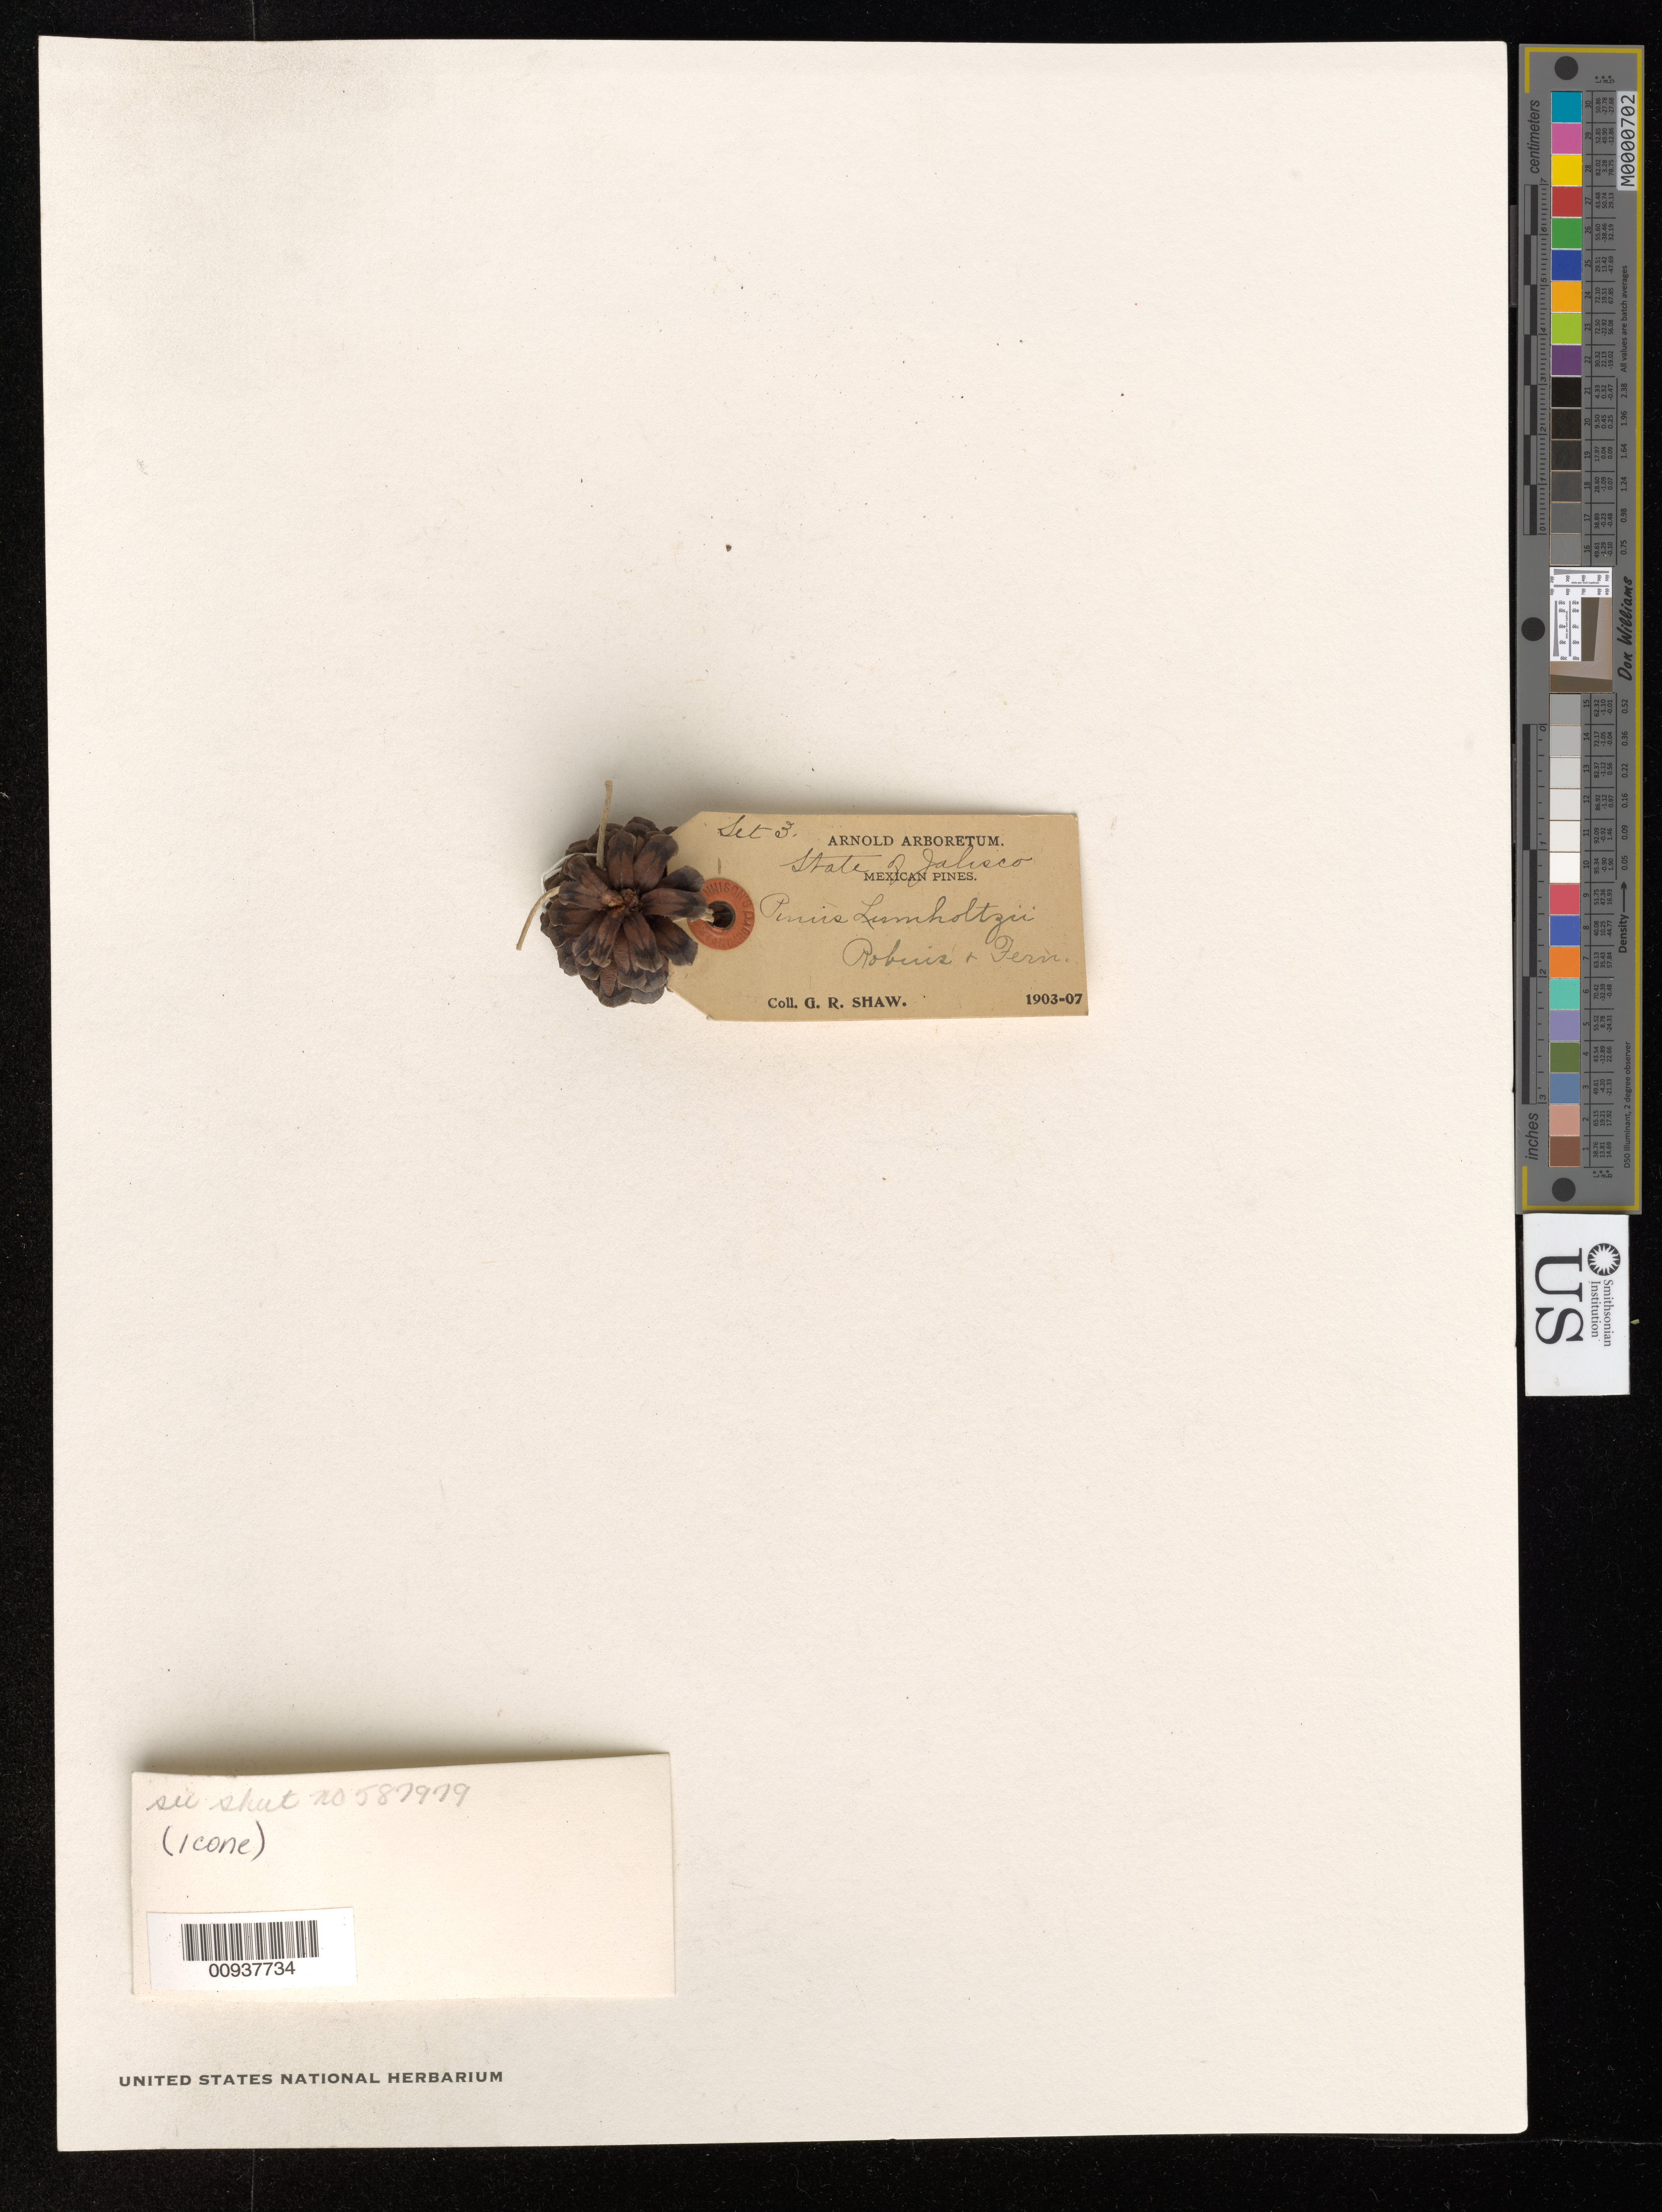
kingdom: Plantae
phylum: Tracheophyta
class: Pinopsida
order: Pinales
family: Pinaceae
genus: Pinus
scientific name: Pinus lumholtzii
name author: B.L. Rob. & Fernald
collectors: G. R. Shaw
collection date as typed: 1903 to -- --- 1907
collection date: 1903/1907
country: Mexico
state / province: Jalisco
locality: Jalisco.